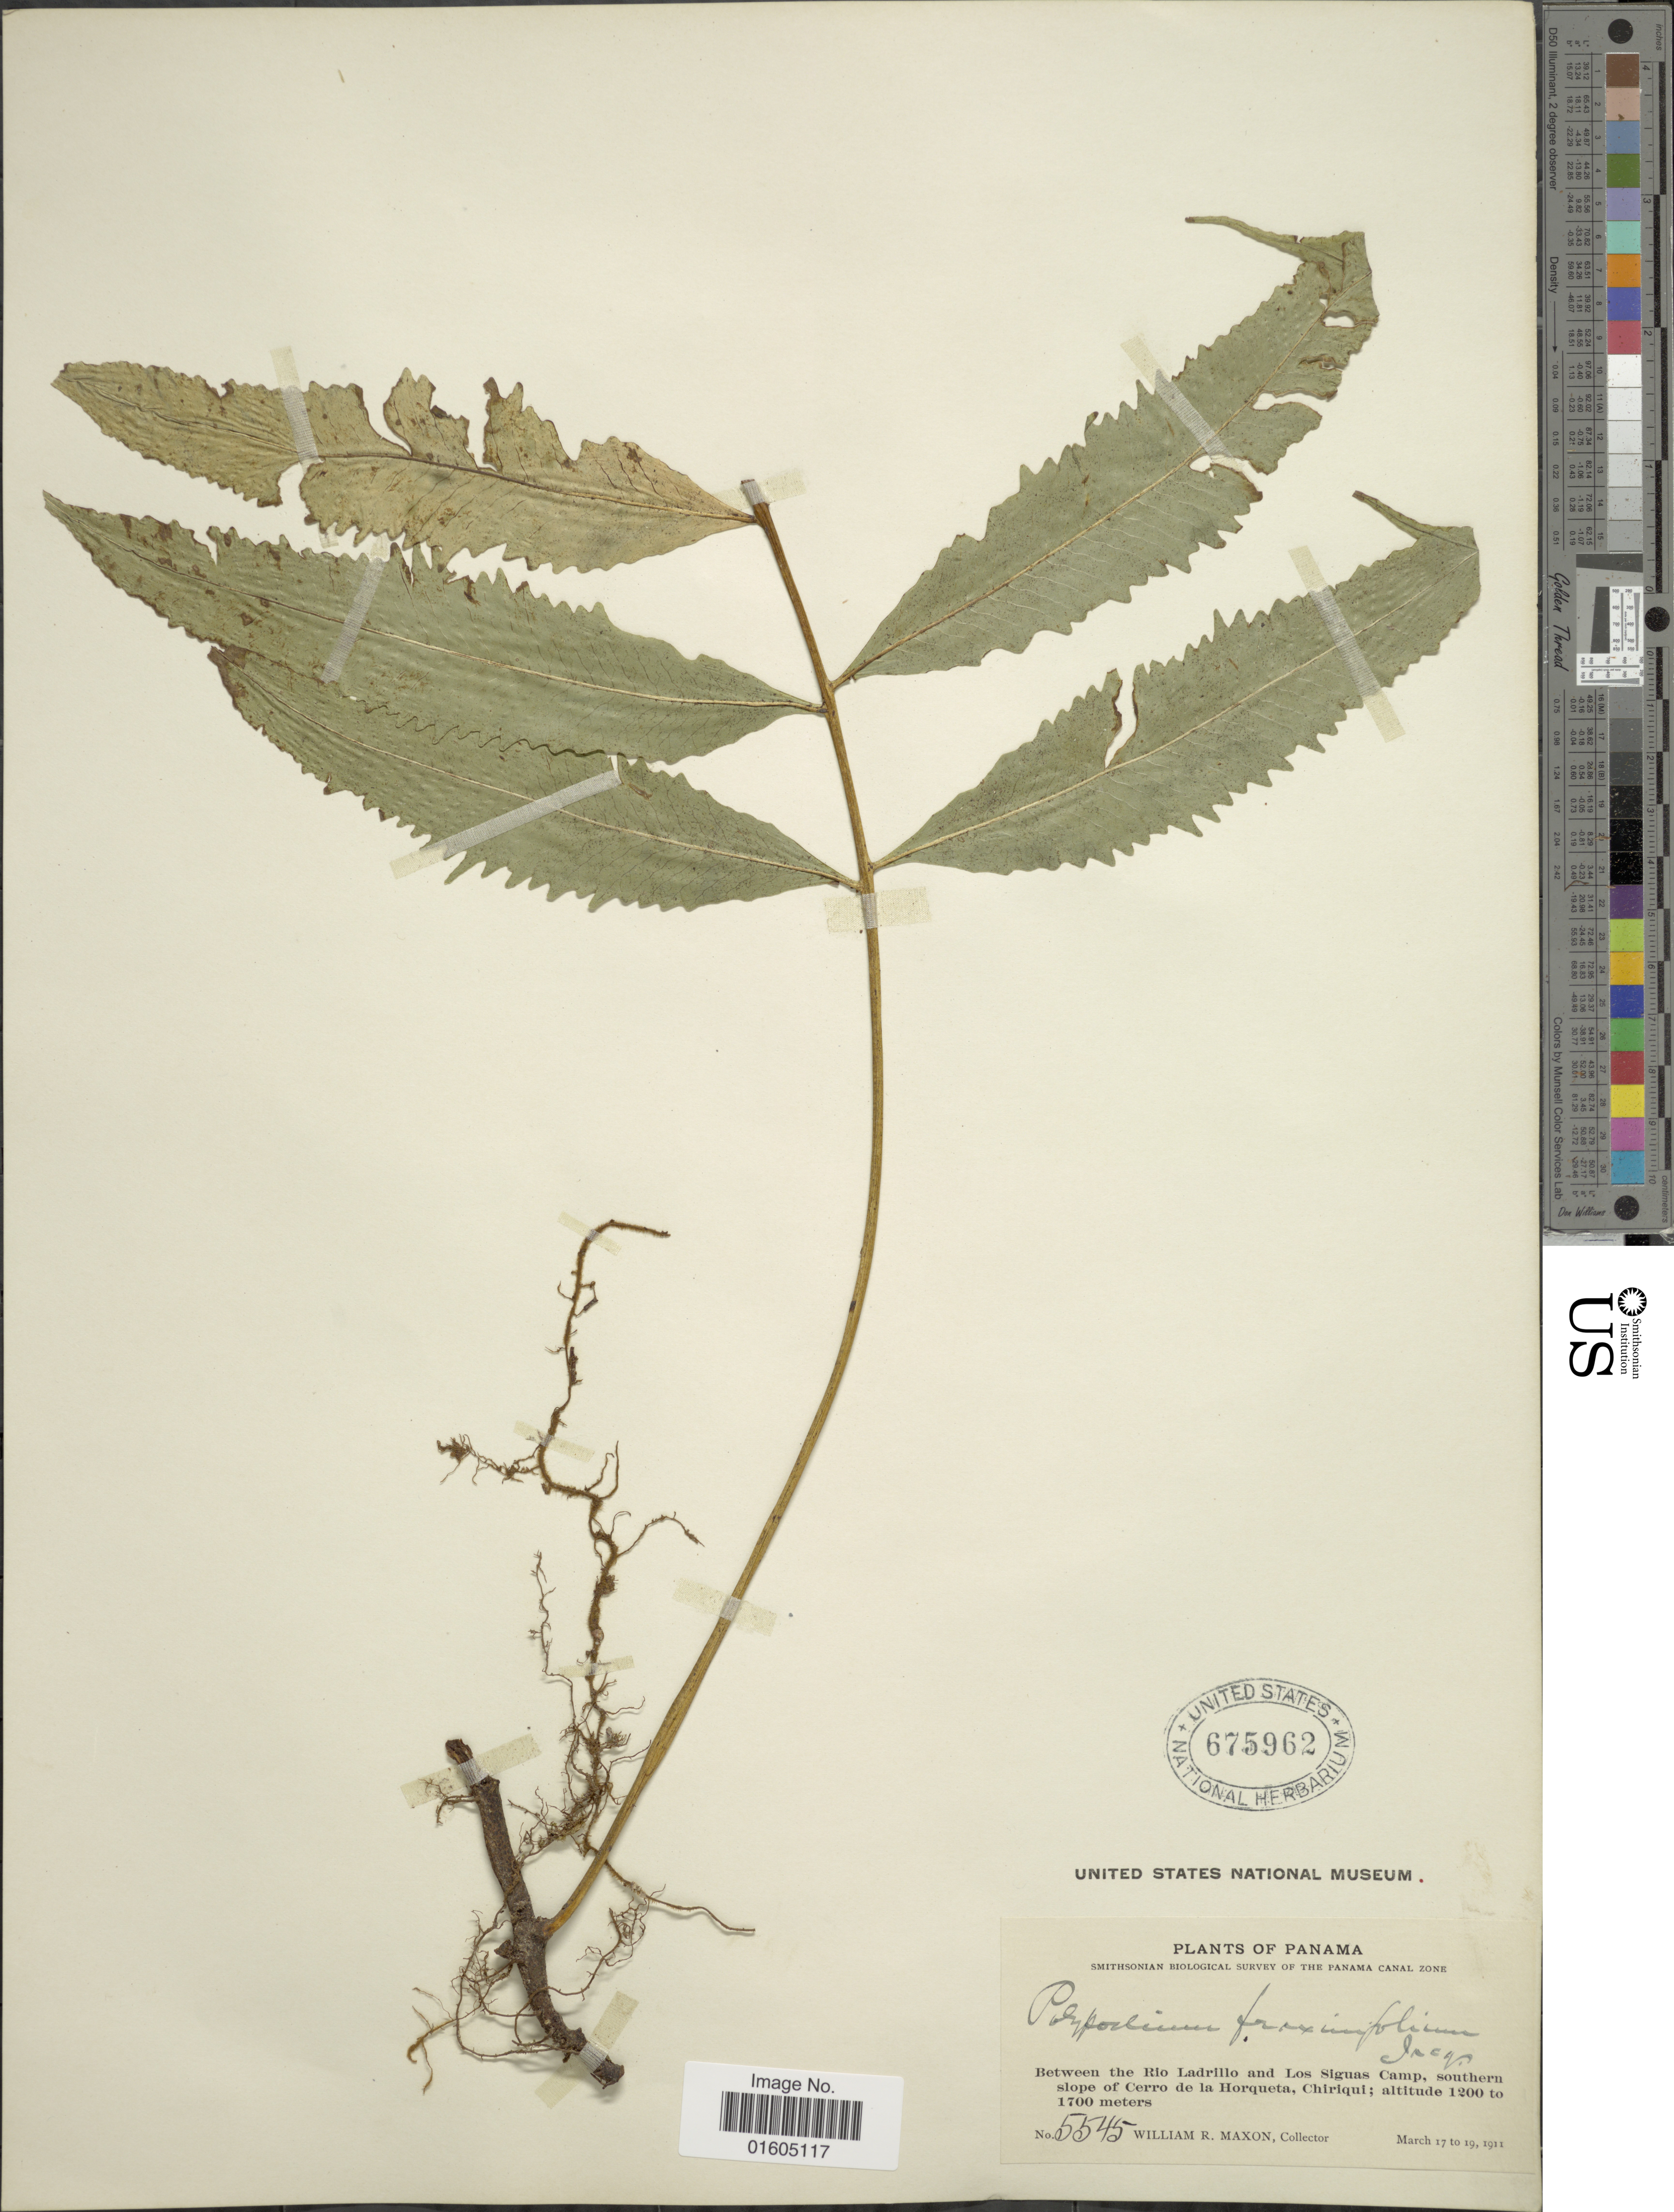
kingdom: Plantae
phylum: Tracheophyta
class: Polypodiopsida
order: Polypodiales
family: Polypodiaceae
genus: Serpocaulon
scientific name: Serpocaulon fraxinifolium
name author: (Jacq.) A.R. Sm.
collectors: W. R. Maxon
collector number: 5545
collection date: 1911-03-17/1911-03-19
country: Panama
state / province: Chiriqui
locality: Panama. Between the Rio Ladrillo and Los Siguas Camp, southern slope of Cerro de la Horqueta, Chiriqui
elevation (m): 1200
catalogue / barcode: US 675962